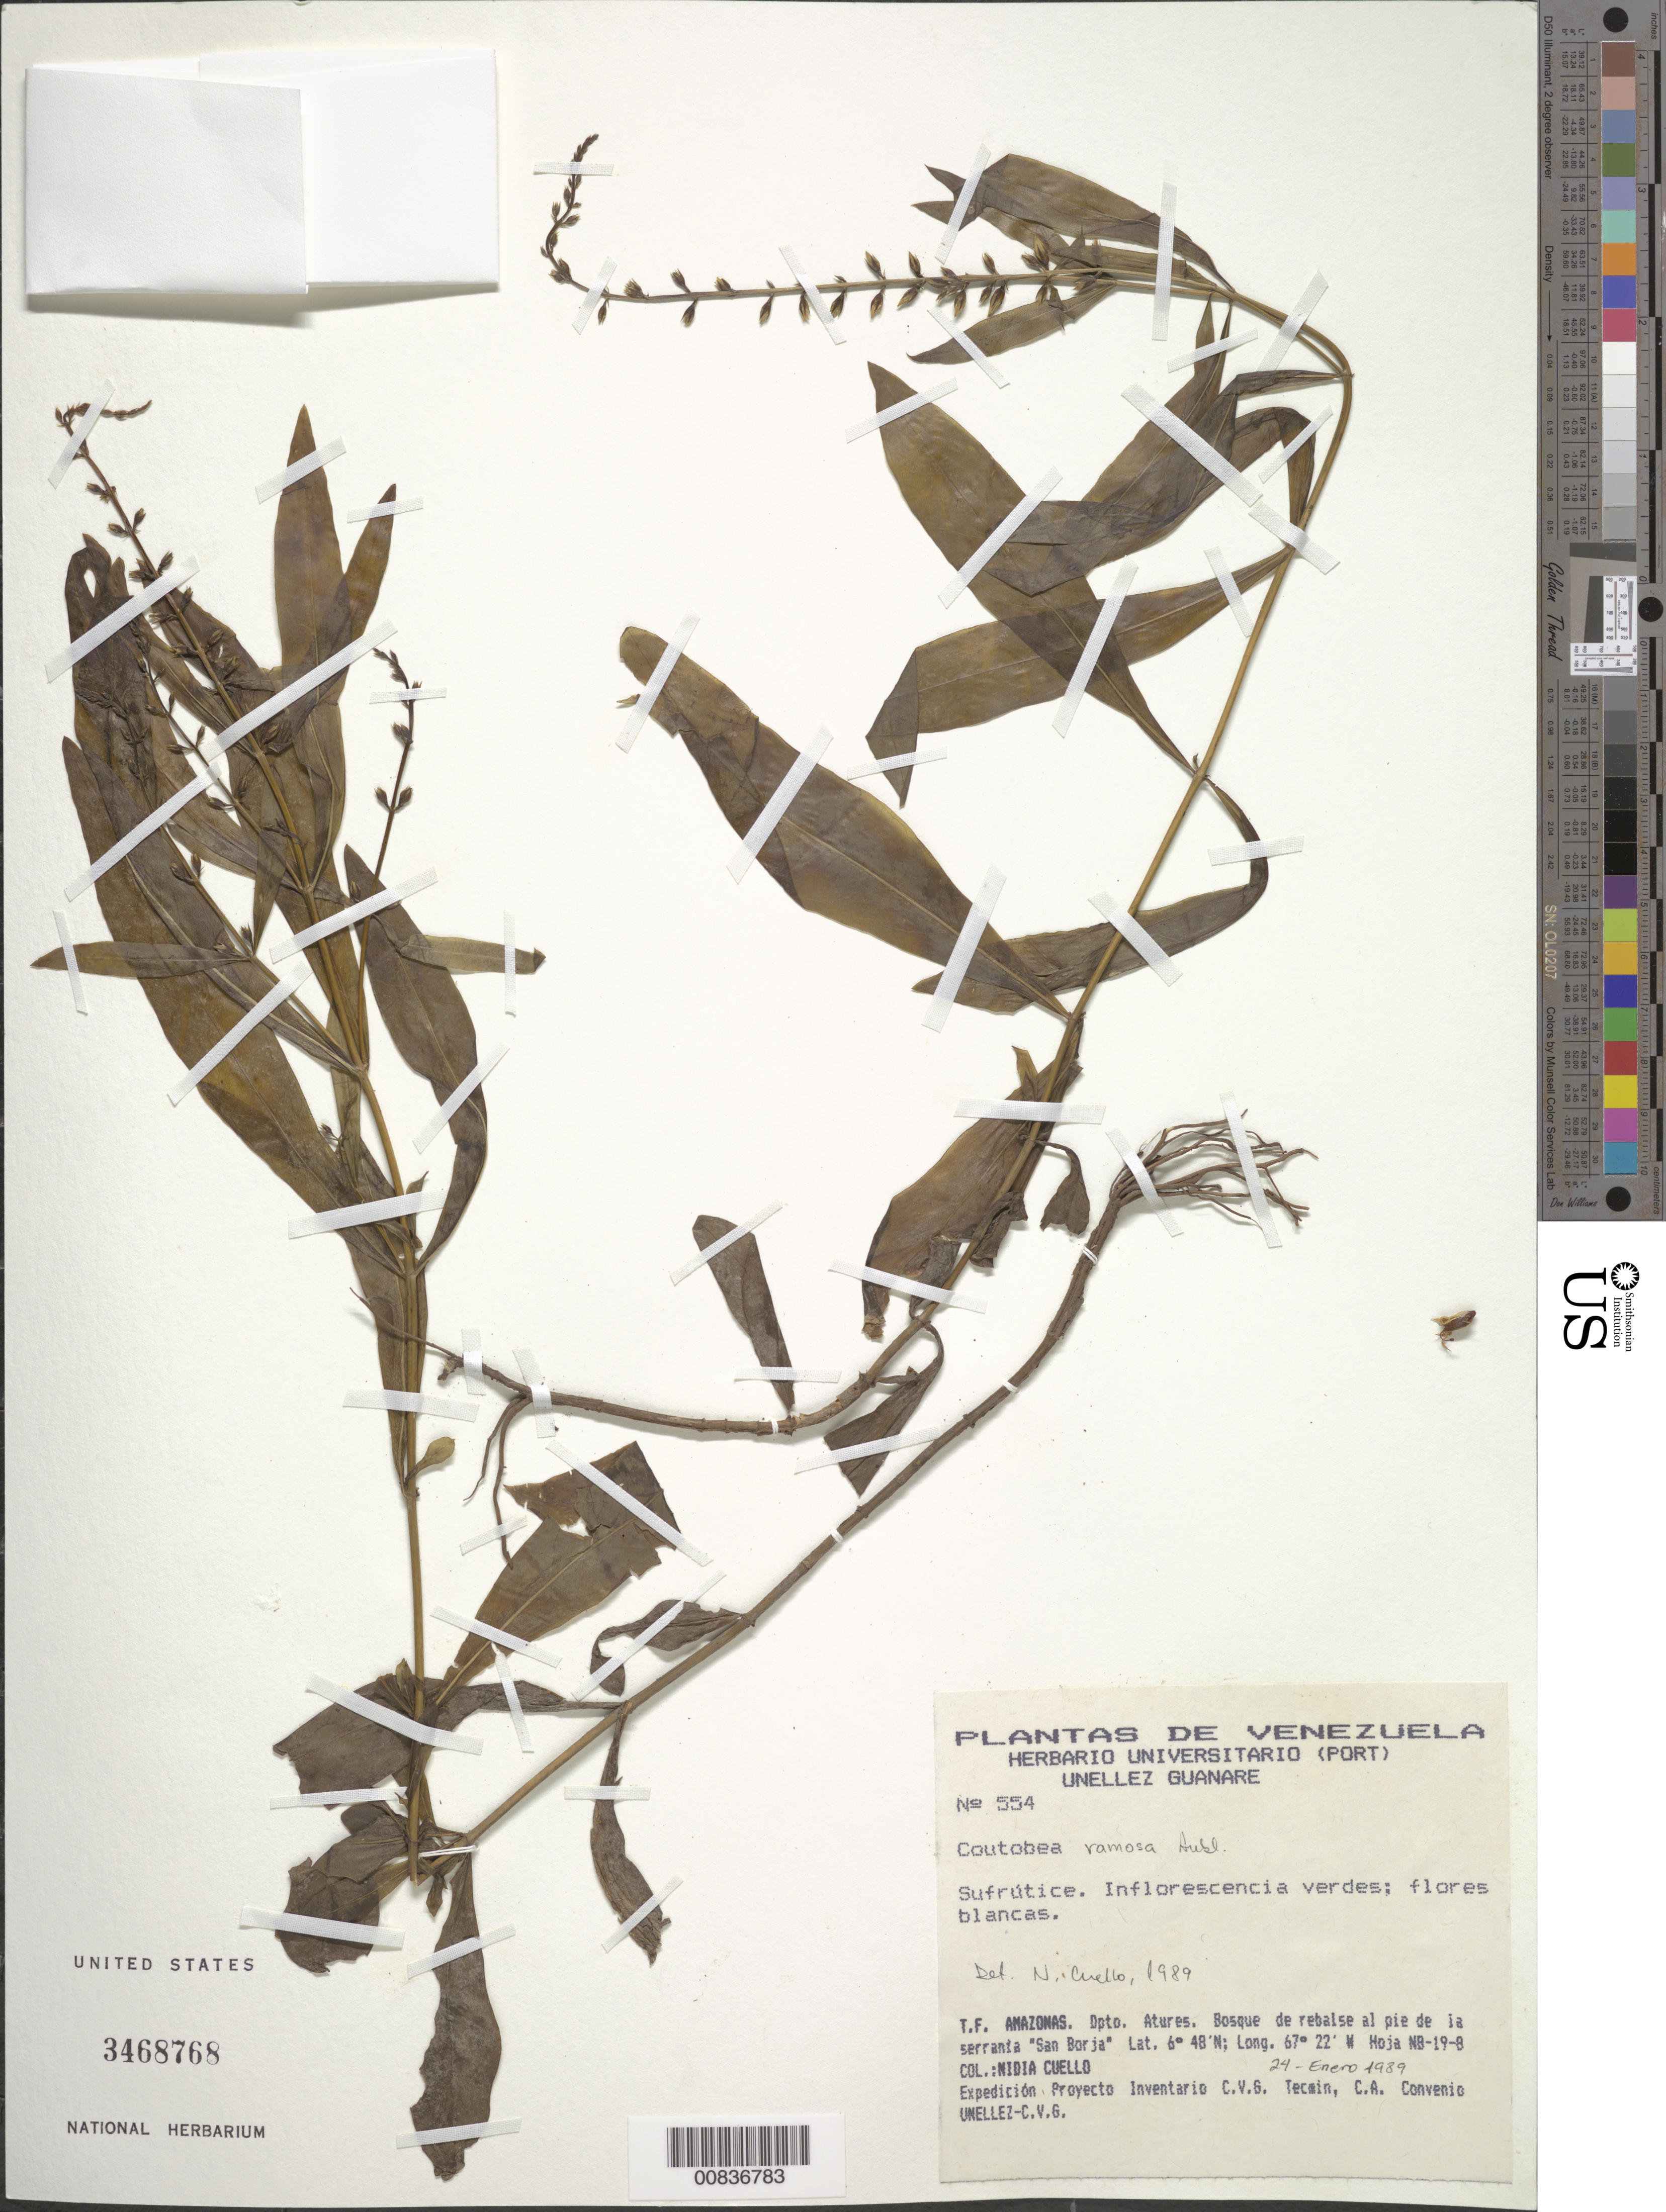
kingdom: Plantae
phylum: Tracheophyta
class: Magnoliopsida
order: Gentianales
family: Gentianaceae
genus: Coutoubea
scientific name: Coutoubea ramosa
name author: Aubl.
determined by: Cuello, Nidia L.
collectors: N. L. Cuello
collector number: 554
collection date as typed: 24-Jan-89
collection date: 1989-01-24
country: Venezuela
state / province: Amazonas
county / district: Atures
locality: Serranía "San Borja"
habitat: Bosque de rebalse al pié de la serrania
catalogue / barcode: US 3468768